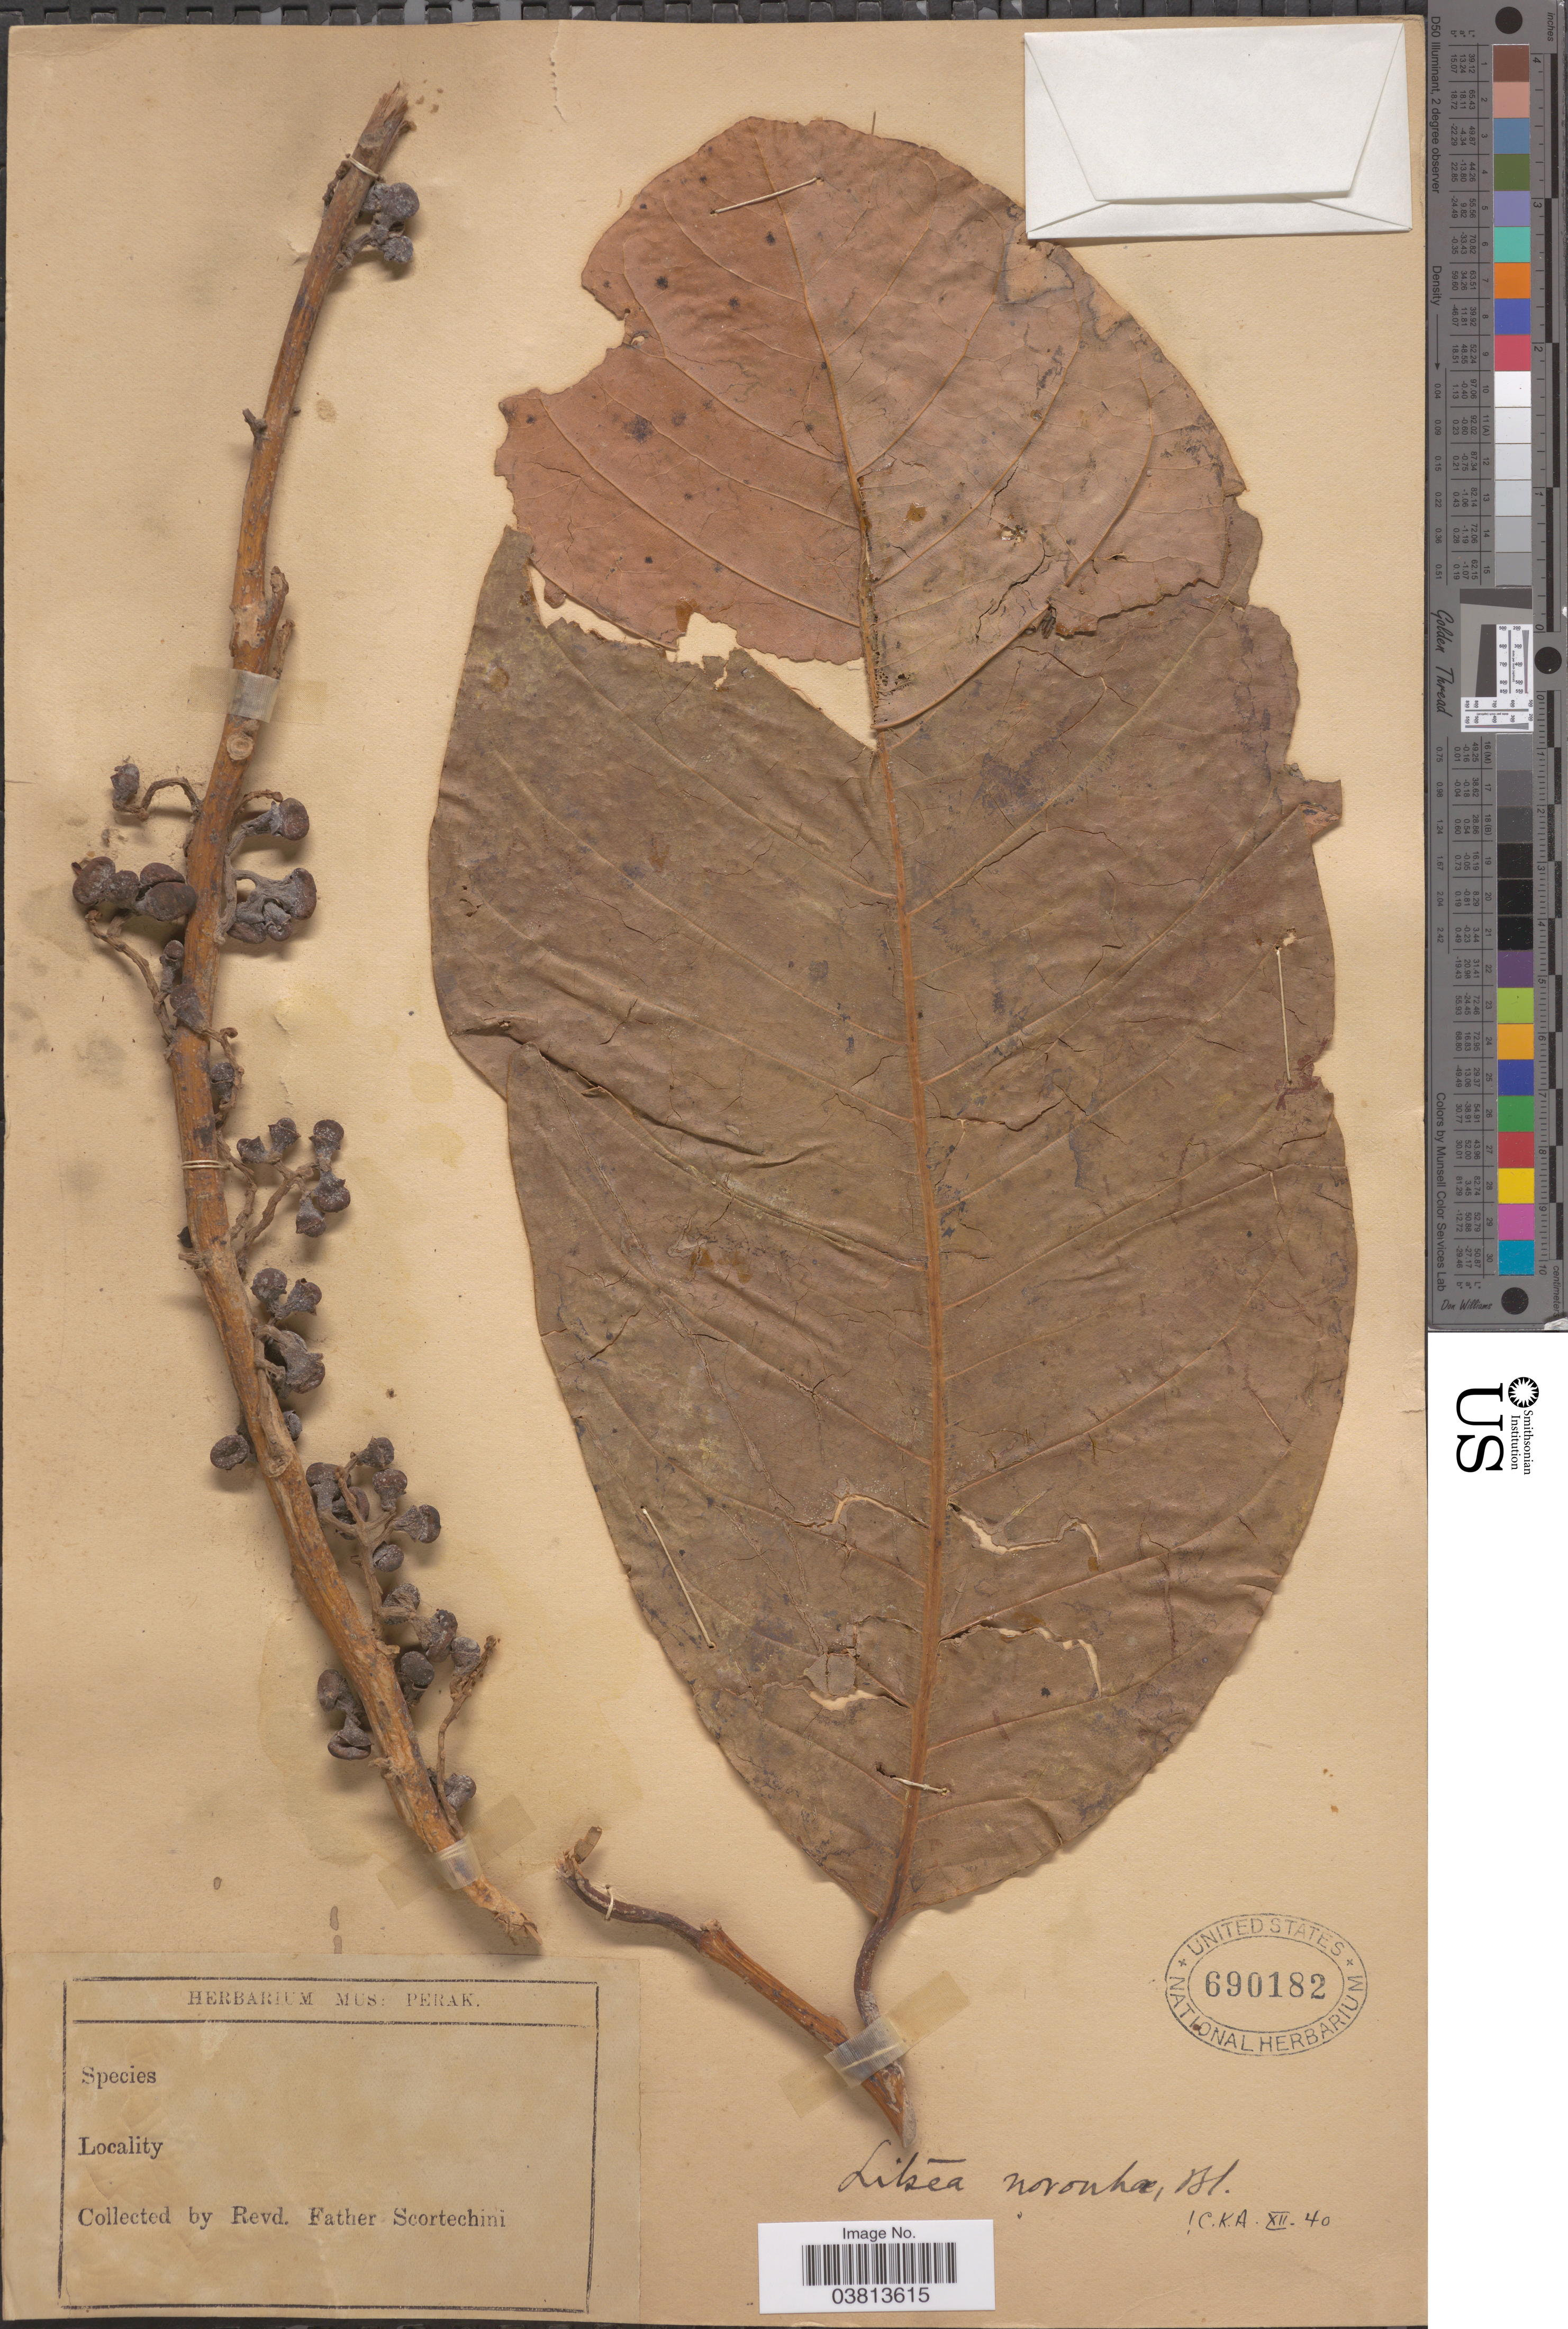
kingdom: Plantae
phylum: Tracheophyta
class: Magnoliopsida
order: Laurales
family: Lauraceae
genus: Litsea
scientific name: Litsea noronhae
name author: Blume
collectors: Fr. Scortechini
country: Malaysia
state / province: Perak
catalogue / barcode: US 690182